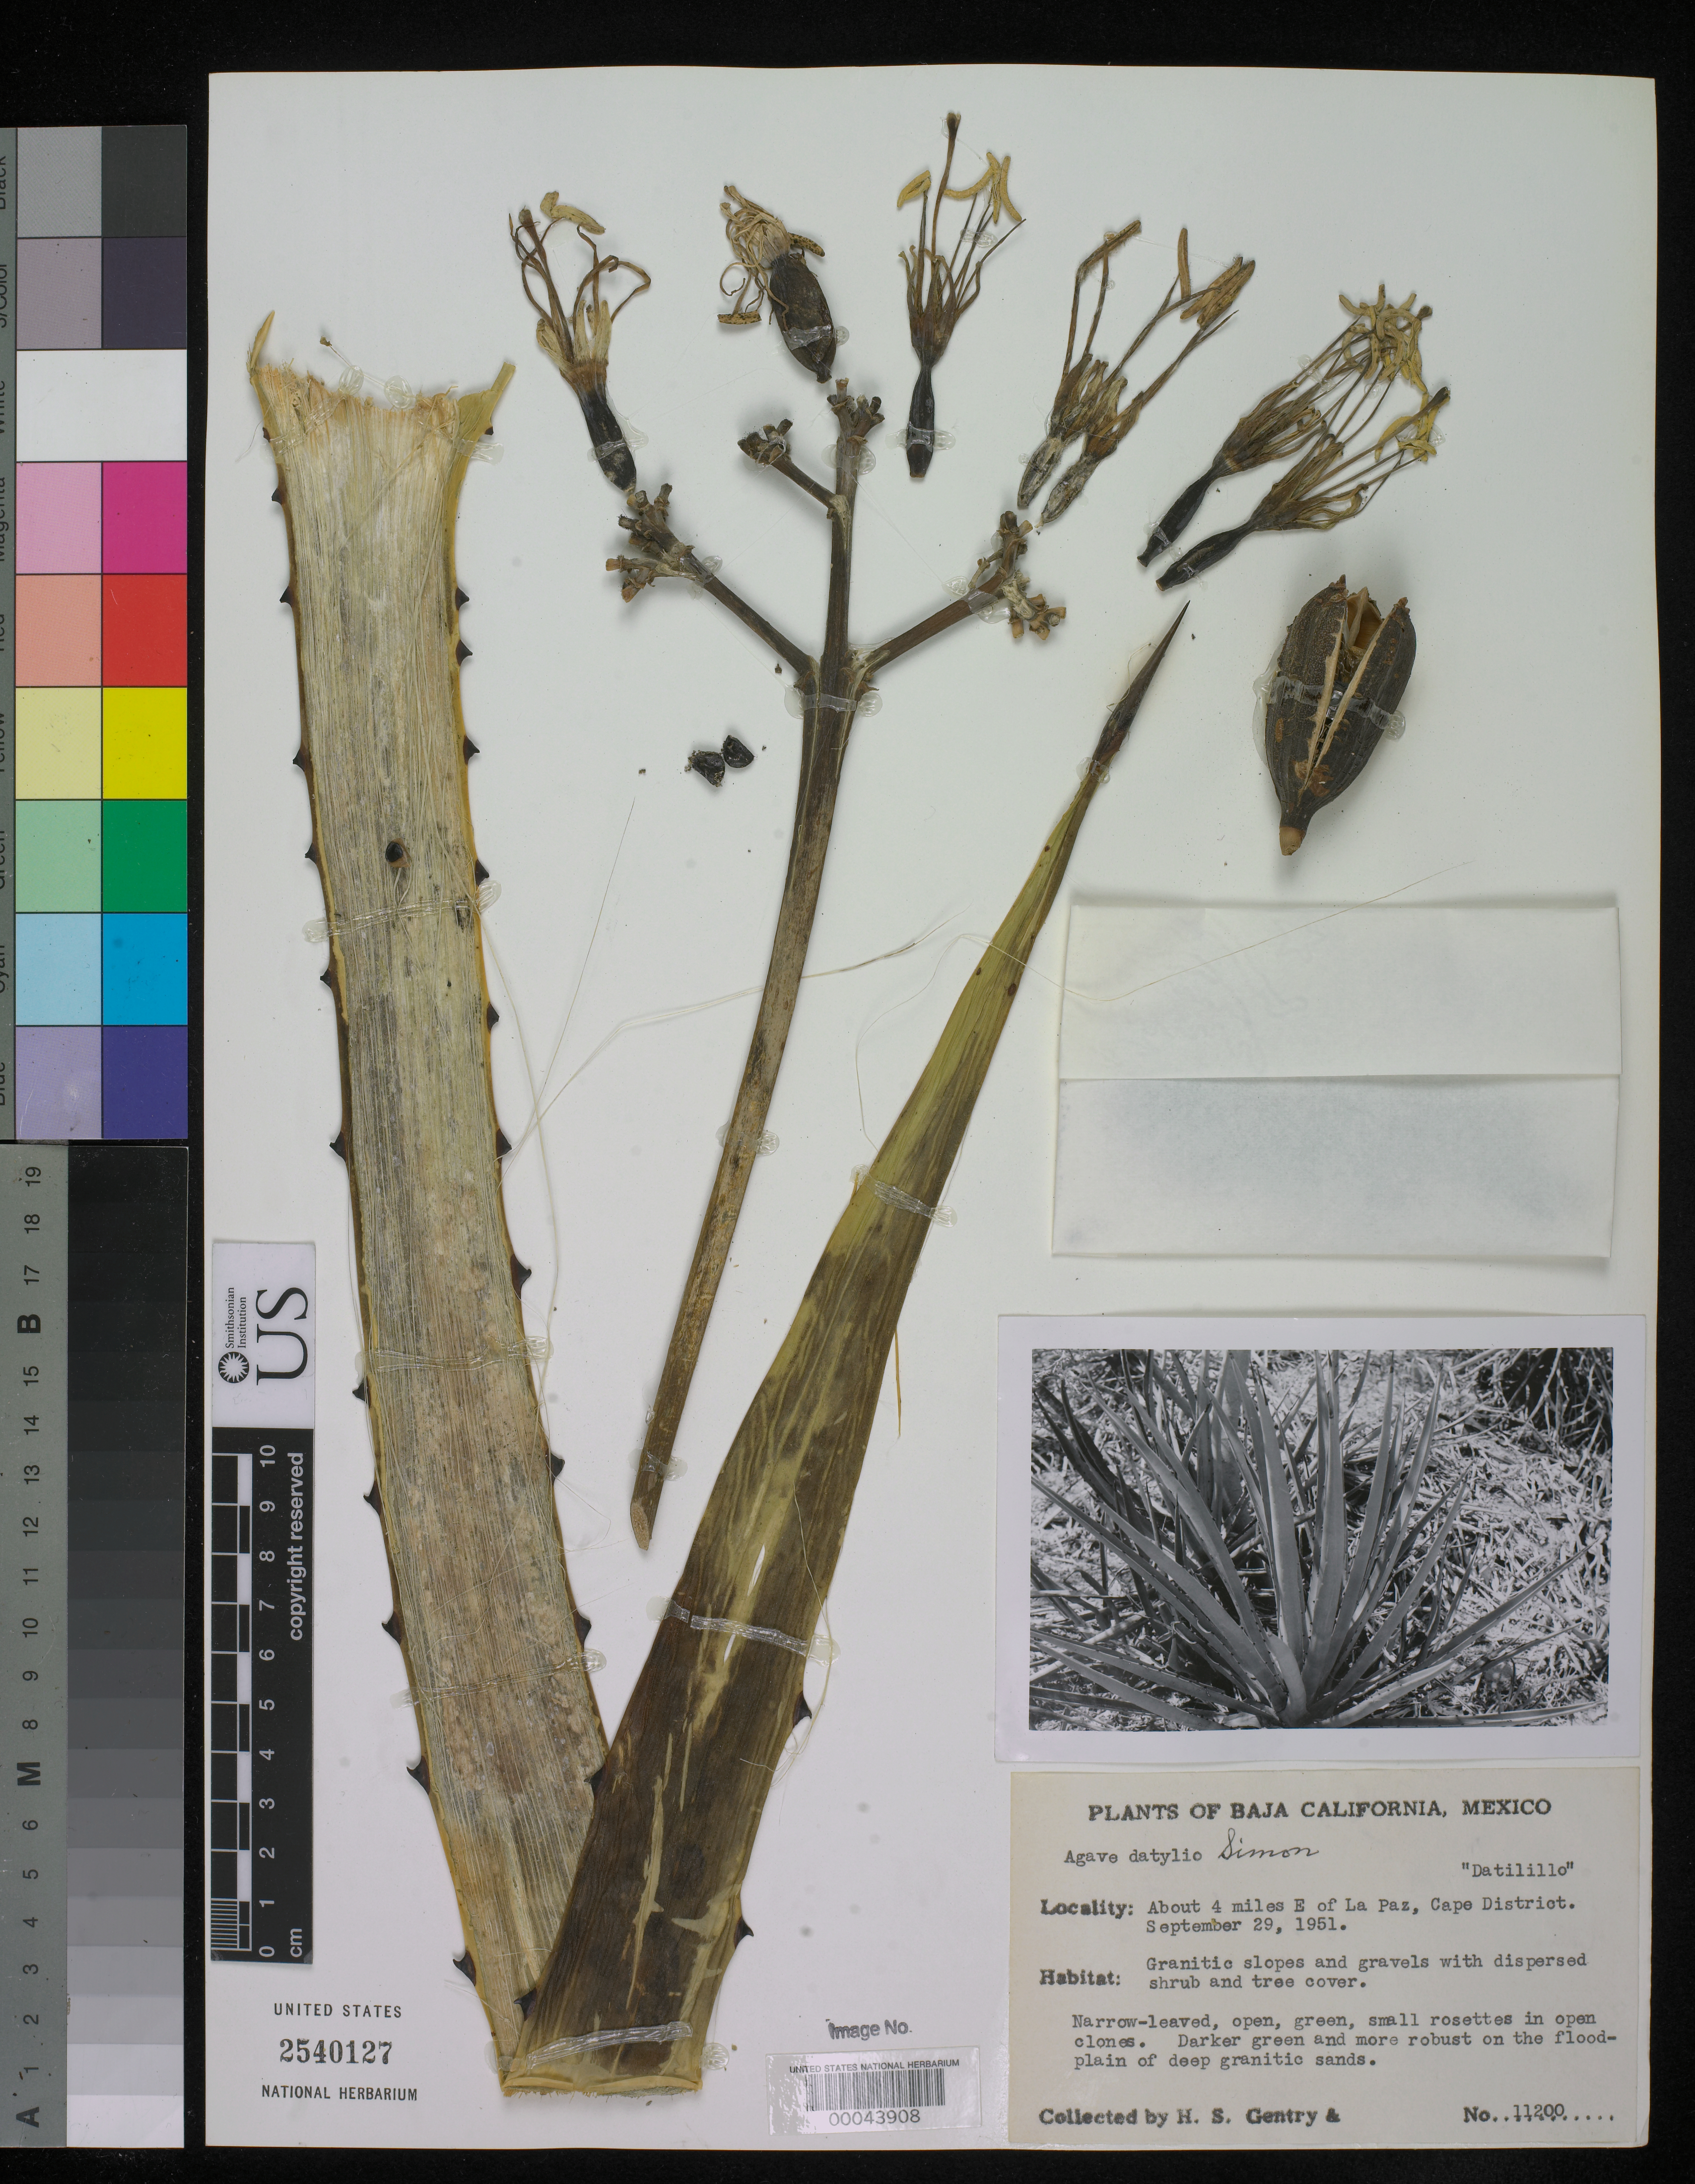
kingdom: Plantae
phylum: Tracheophyta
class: Liliopsida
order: Asparagales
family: Asparagaceae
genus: Agave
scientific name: Agave datylio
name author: F.A.C. Weber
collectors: H. S. Gentry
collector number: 11200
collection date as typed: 29 Sep 1951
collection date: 1951-09-29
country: Mexico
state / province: Baja California Sur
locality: About 4 mi E of La Paz, Cape District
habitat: Granitic slopes and gravels with dispersed shrub and tree cover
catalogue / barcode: US 2540127